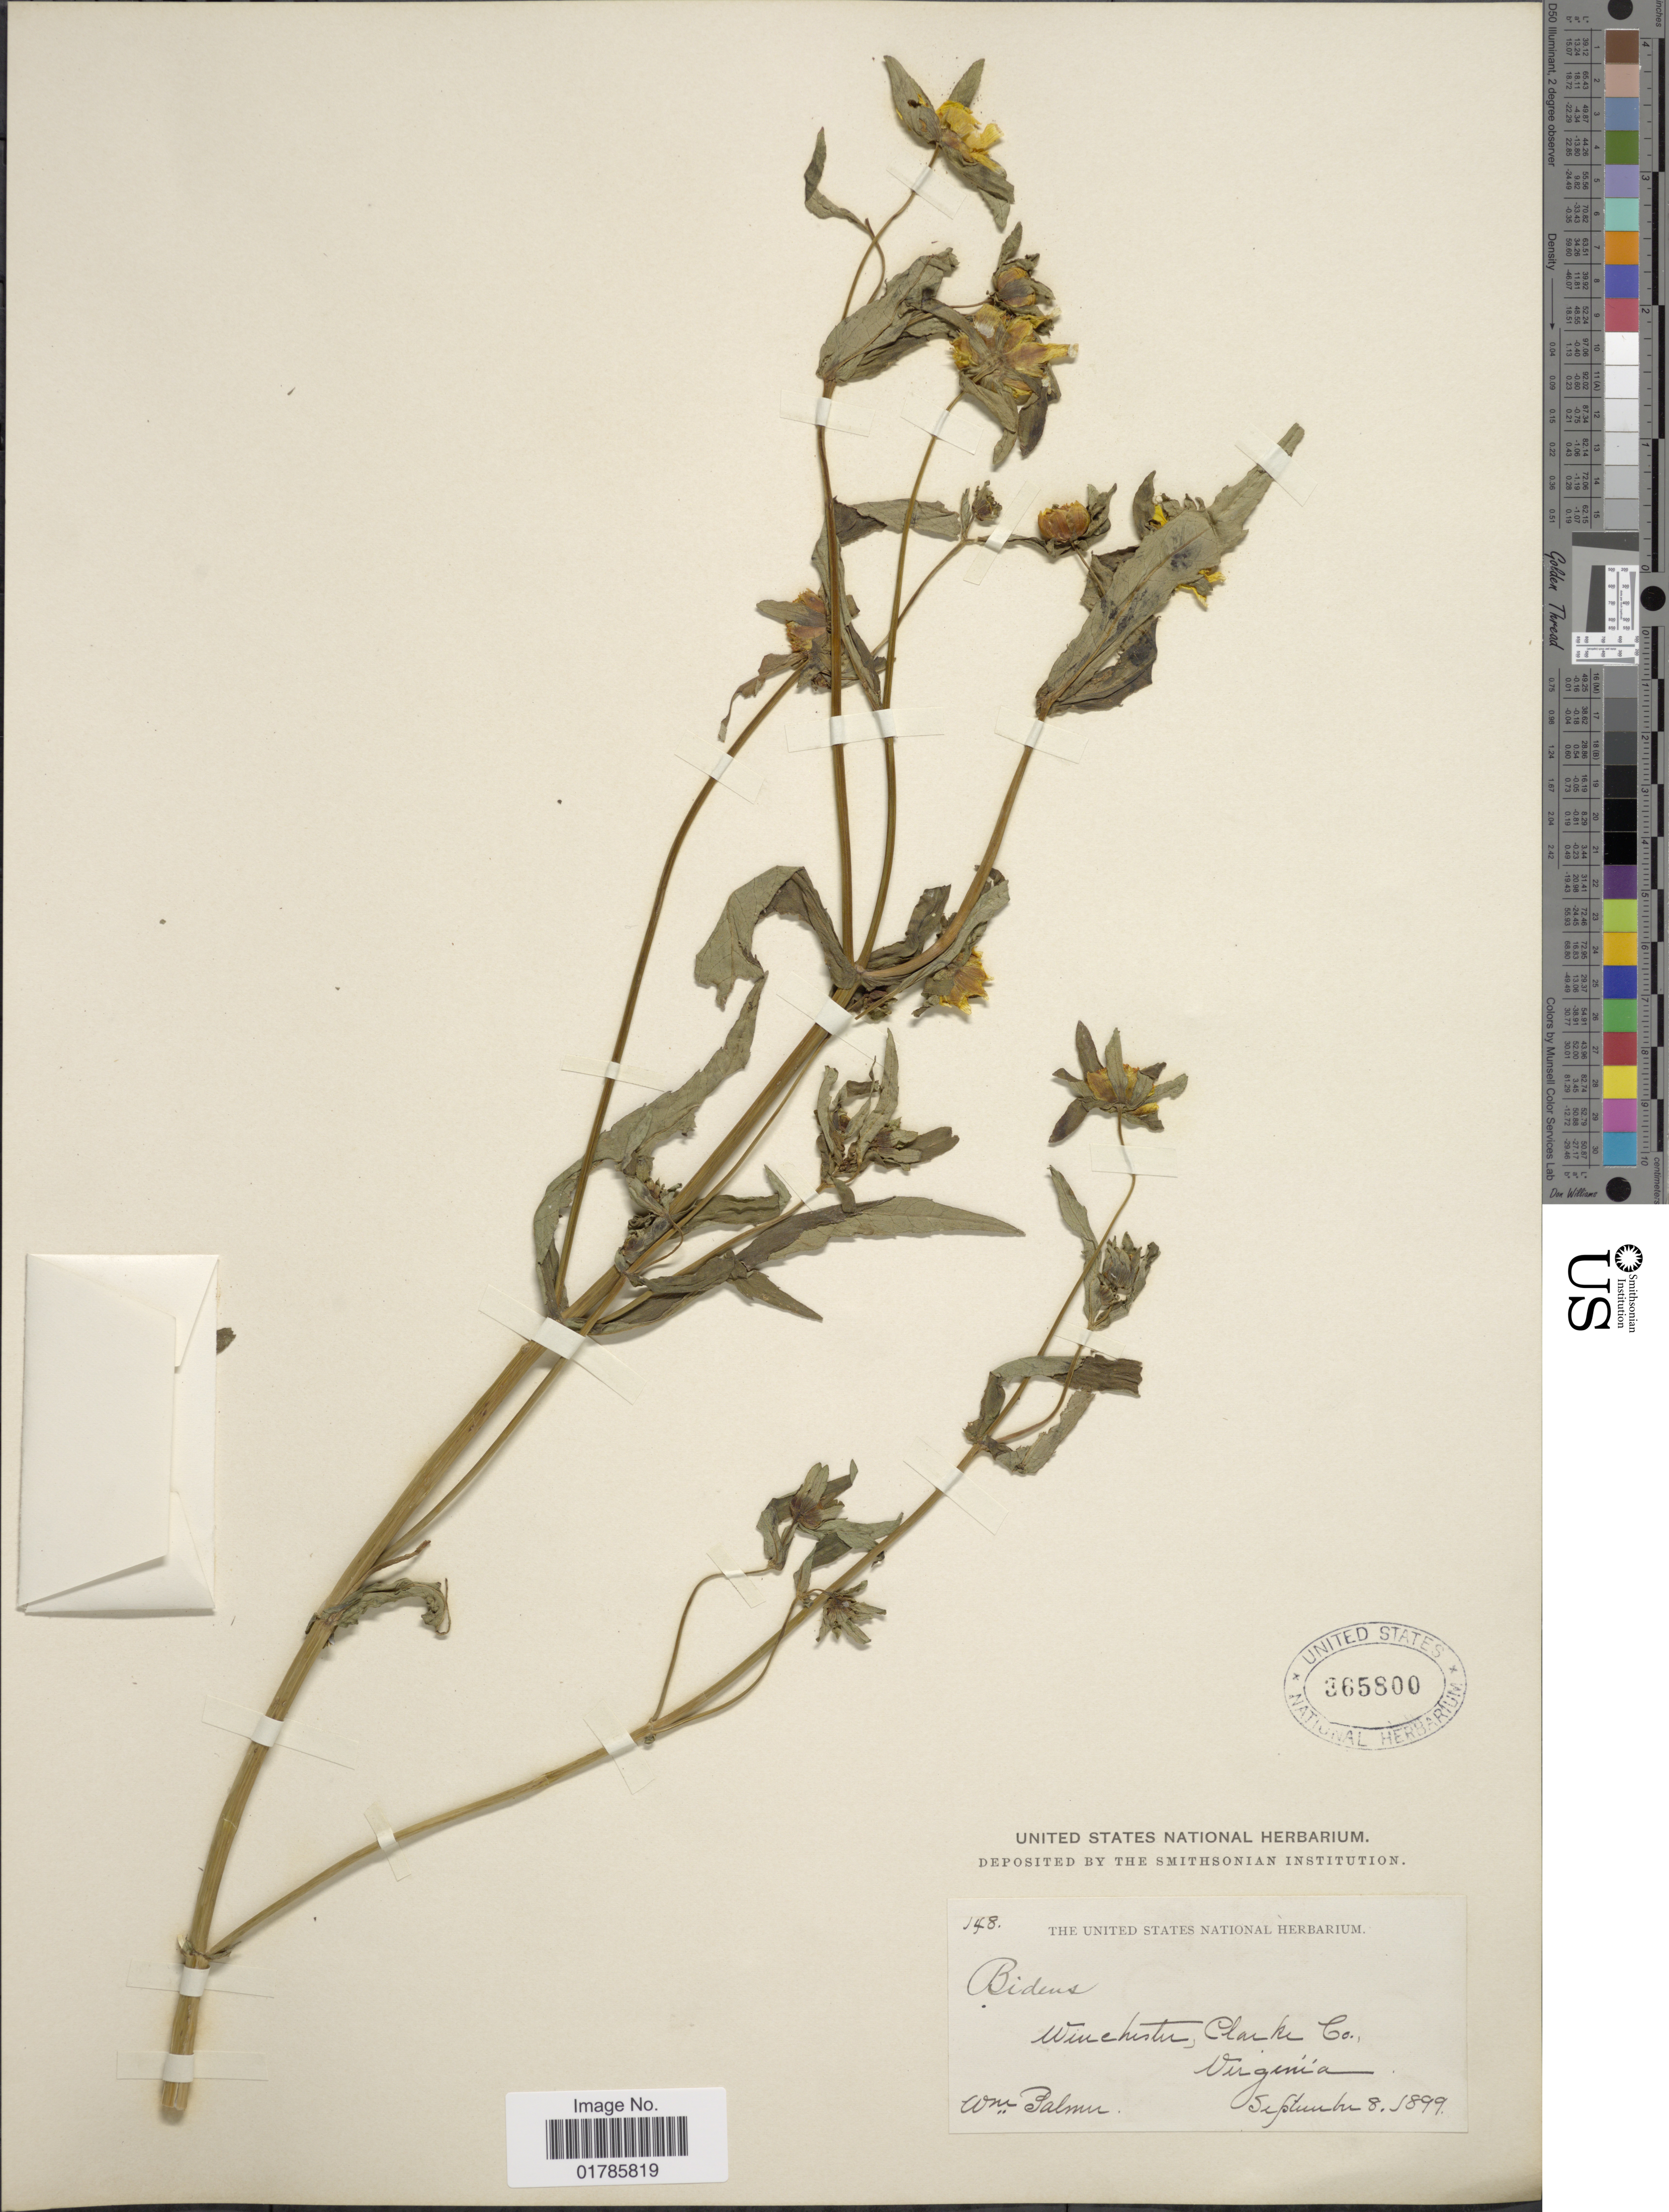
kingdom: Plantae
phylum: Tracheophyta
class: Magnoliopsida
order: Asterales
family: Asteraceae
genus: Bidens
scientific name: Bidens cernua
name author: L.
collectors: W. Palmer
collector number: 148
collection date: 1899-09-08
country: United States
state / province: Virginia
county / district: Clarke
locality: Winchester, Clark Co.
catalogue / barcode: US 365800